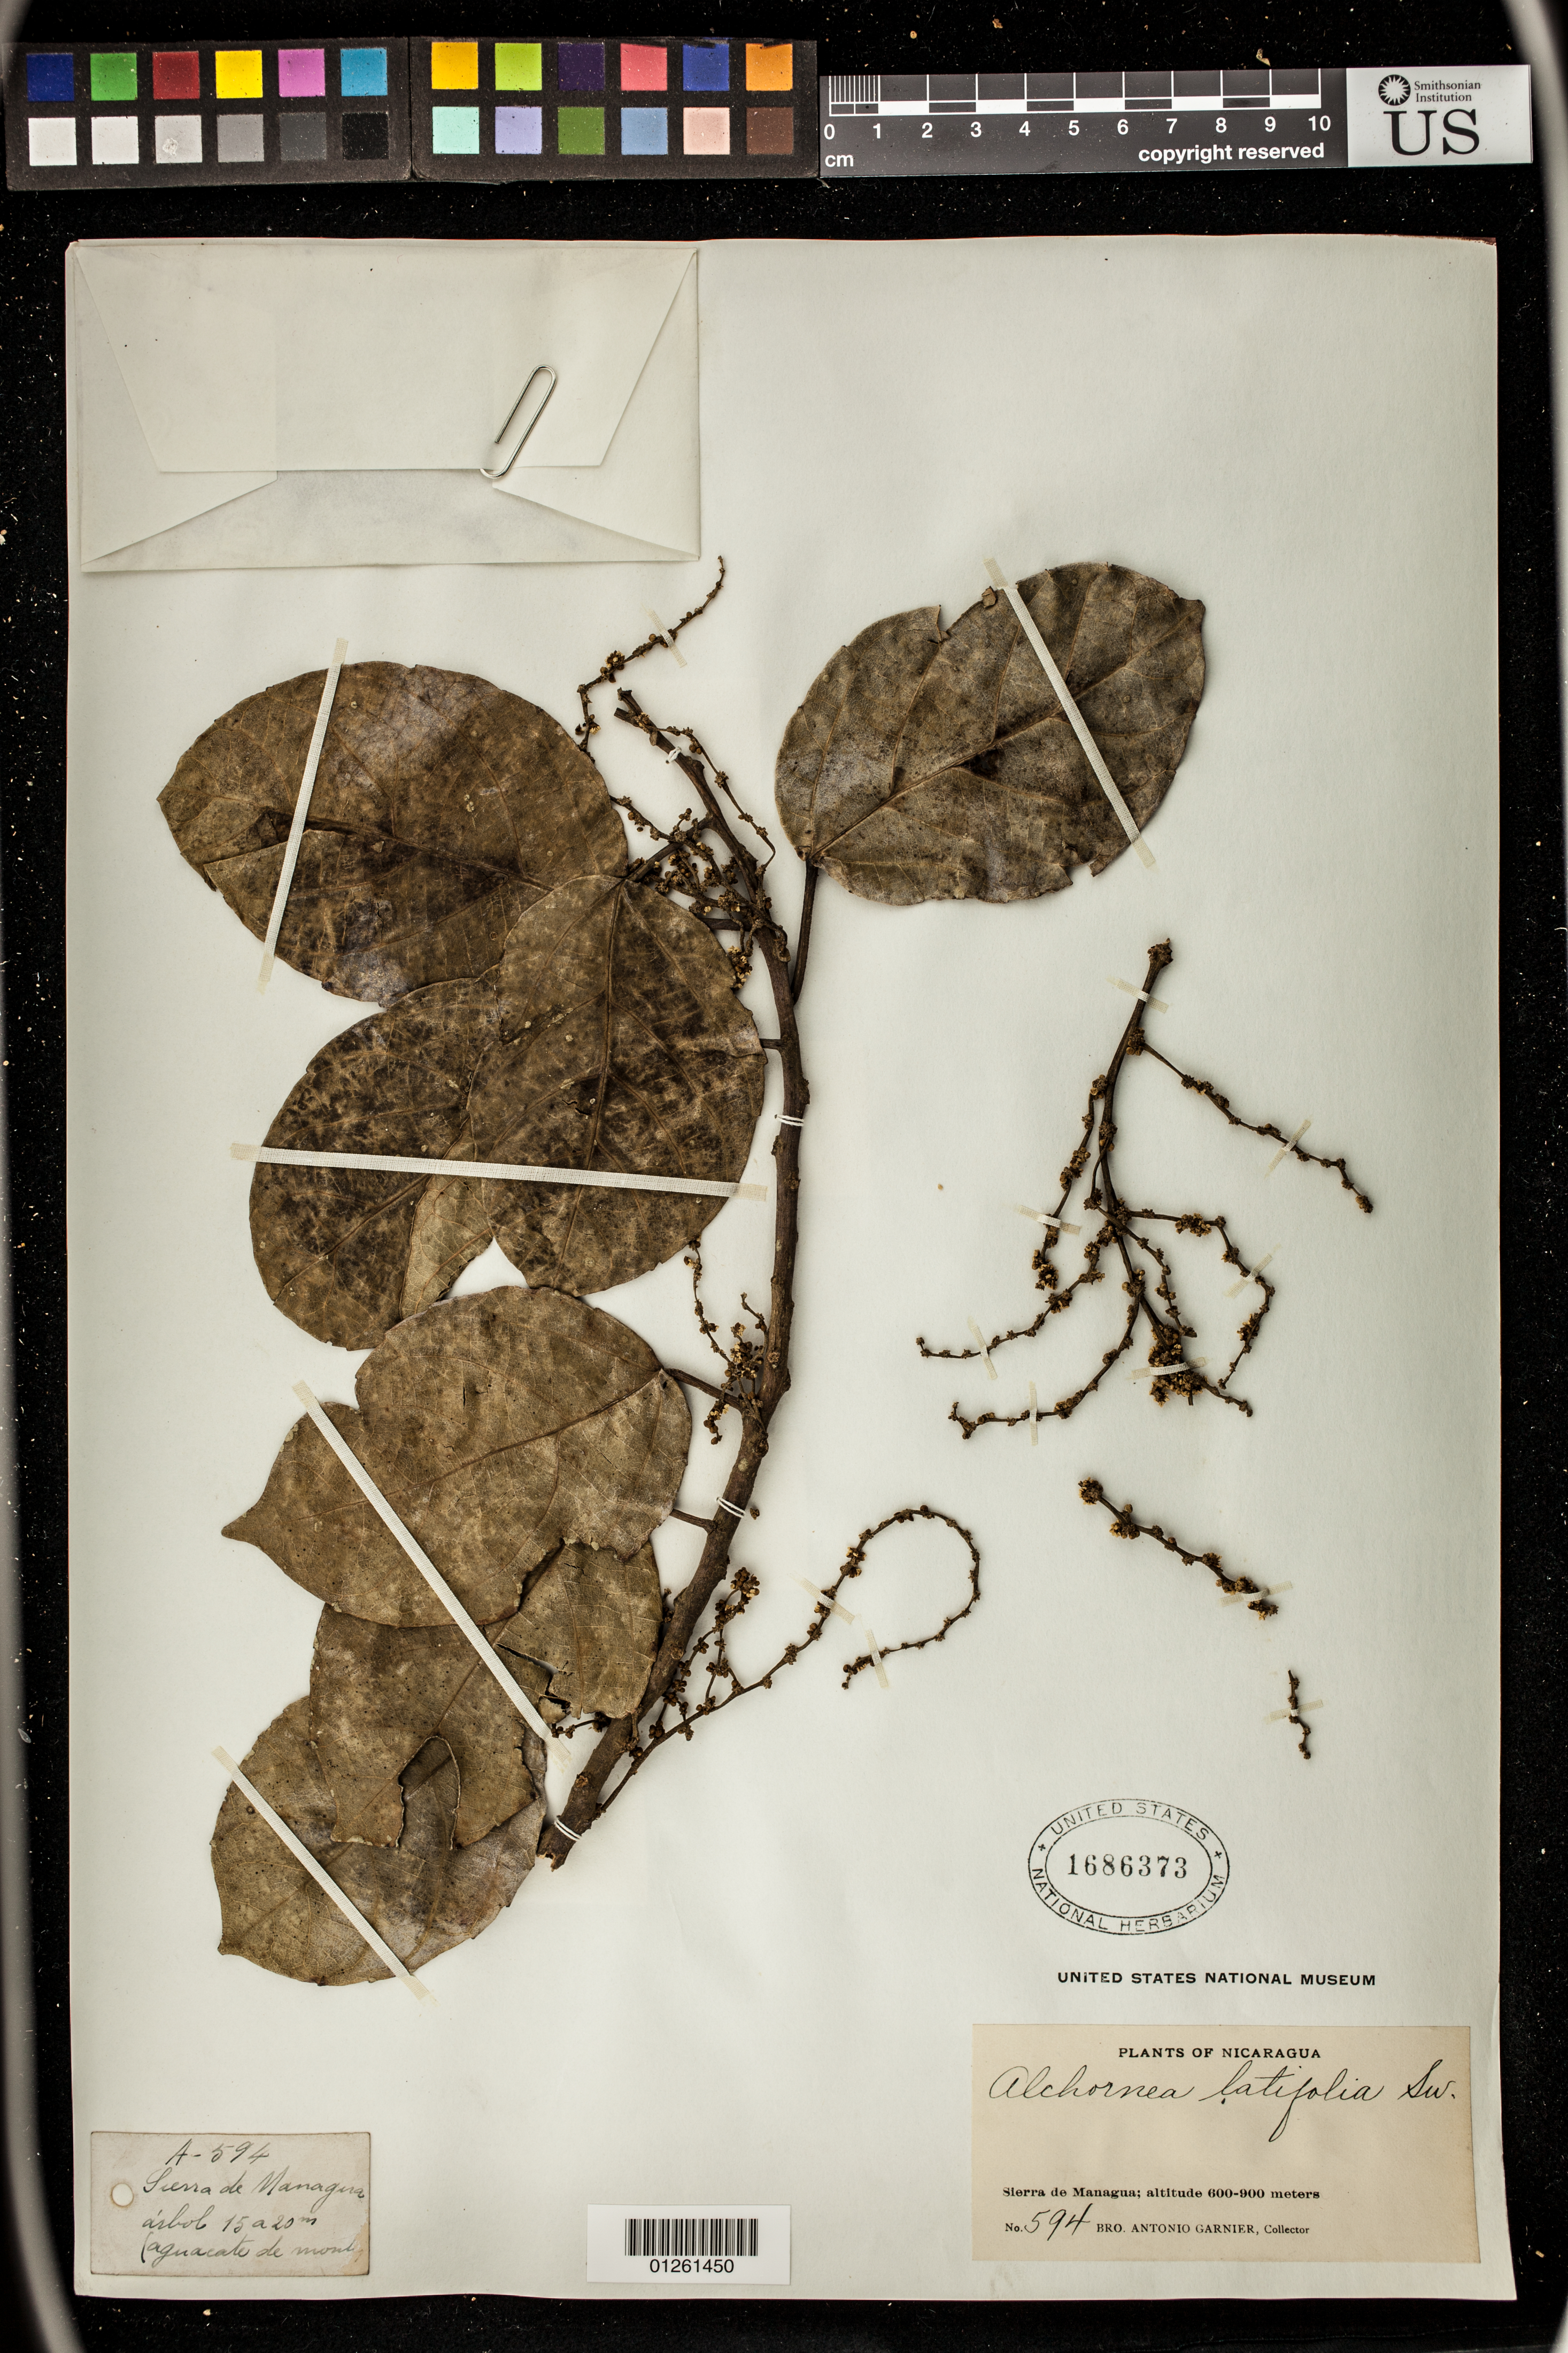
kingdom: Plantae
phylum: Tracheophyta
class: Magnoliopsida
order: Malpighiales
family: Euphorbiaceae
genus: Alchornea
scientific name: Alchornea latifolia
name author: Sw.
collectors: Bro. A. Garnier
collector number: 594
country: Nicaragua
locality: Sierra de Managua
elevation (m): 600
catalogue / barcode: US 1686373